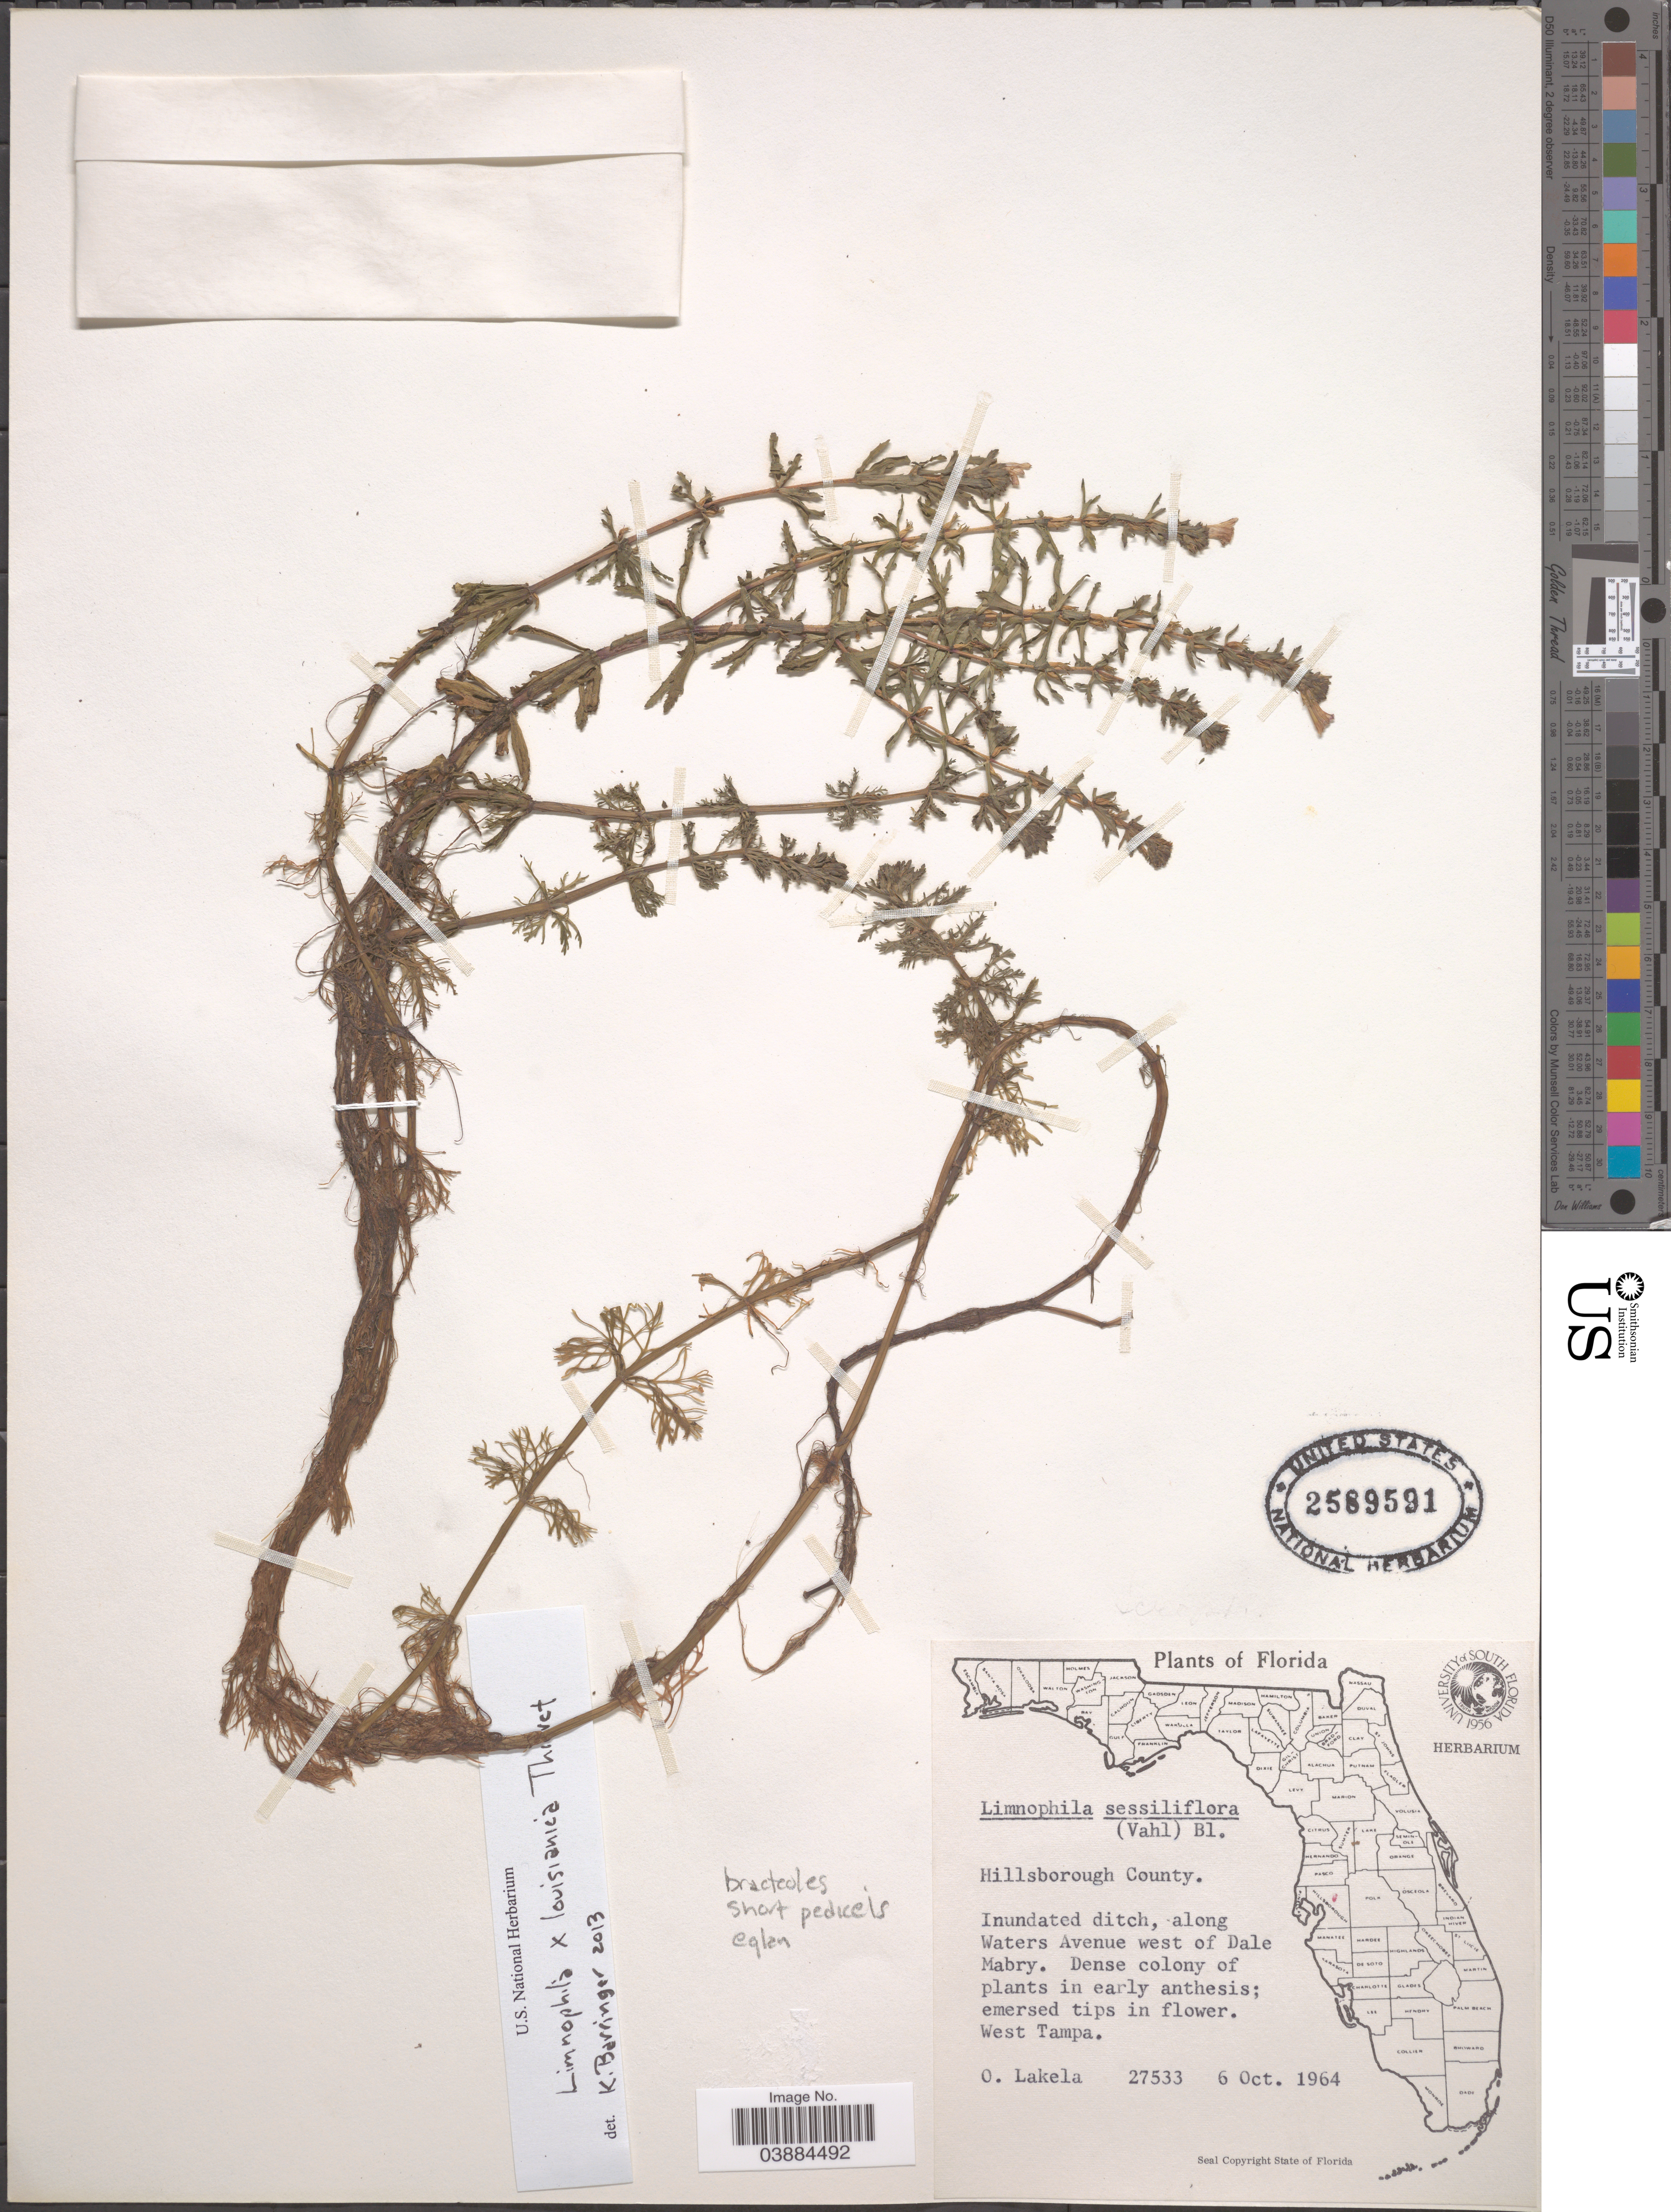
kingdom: Plantae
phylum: Tracheophyta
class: Magnoliopsida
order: Lamiales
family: Plantaginaceae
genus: Limnophila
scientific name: Limnophila sessiliflora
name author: (Vahl) Blume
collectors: O. Lakela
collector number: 27533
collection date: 1964-10-06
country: United States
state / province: Florida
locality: Hillsborough County. Inundated ditch, along Waters Avenue west of Dale Mabry. West Tampa.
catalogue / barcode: US 2589591